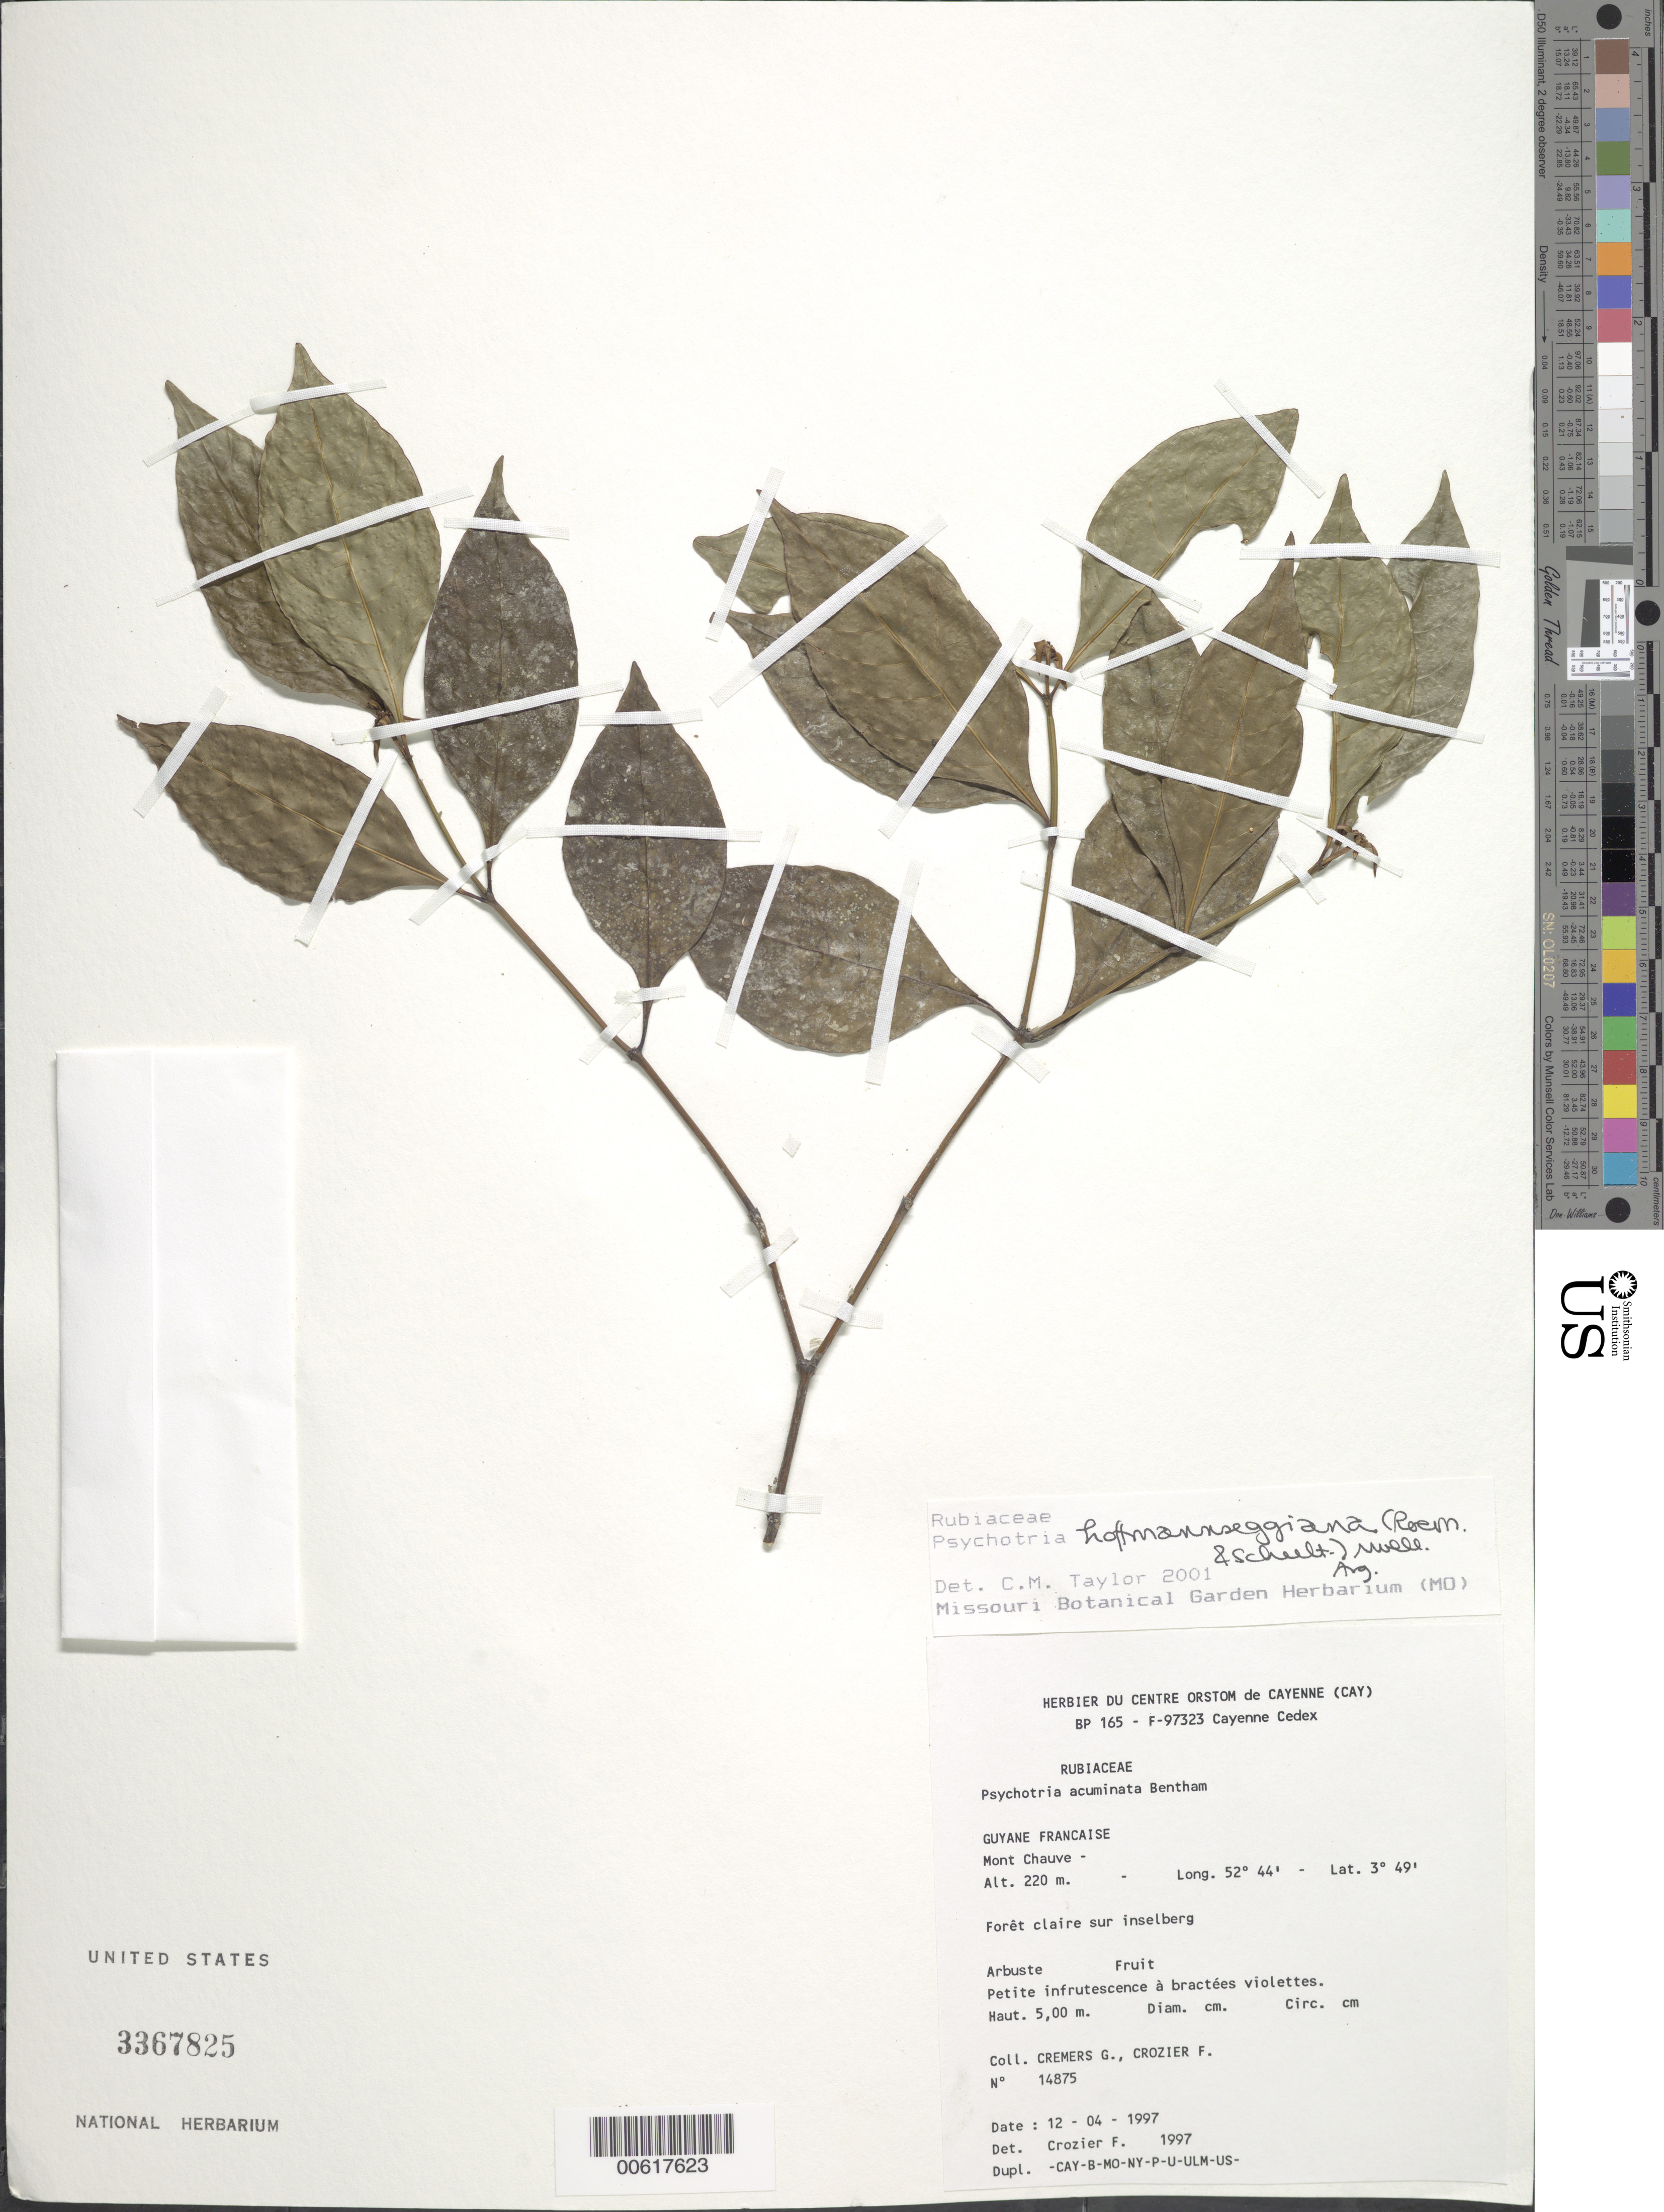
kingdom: Plantae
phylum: Tracheophyta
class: Magnoliopsida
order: Gentianales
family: Rubiaceae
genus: Palicourea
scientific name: Palicourea hoffmannseggiana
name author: (Roem. & Schult.) Borhidi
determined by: Kirkbride, J. H., Jr.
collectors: G. Cremers & F. Crozier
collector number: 14875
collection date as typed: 12-Apr-97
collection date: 1997-04-12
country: French Guiana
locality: Mont Chauve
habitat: Forêt claire sur inselberg; forêt sommitale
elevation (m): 220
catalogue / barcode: US 3367825